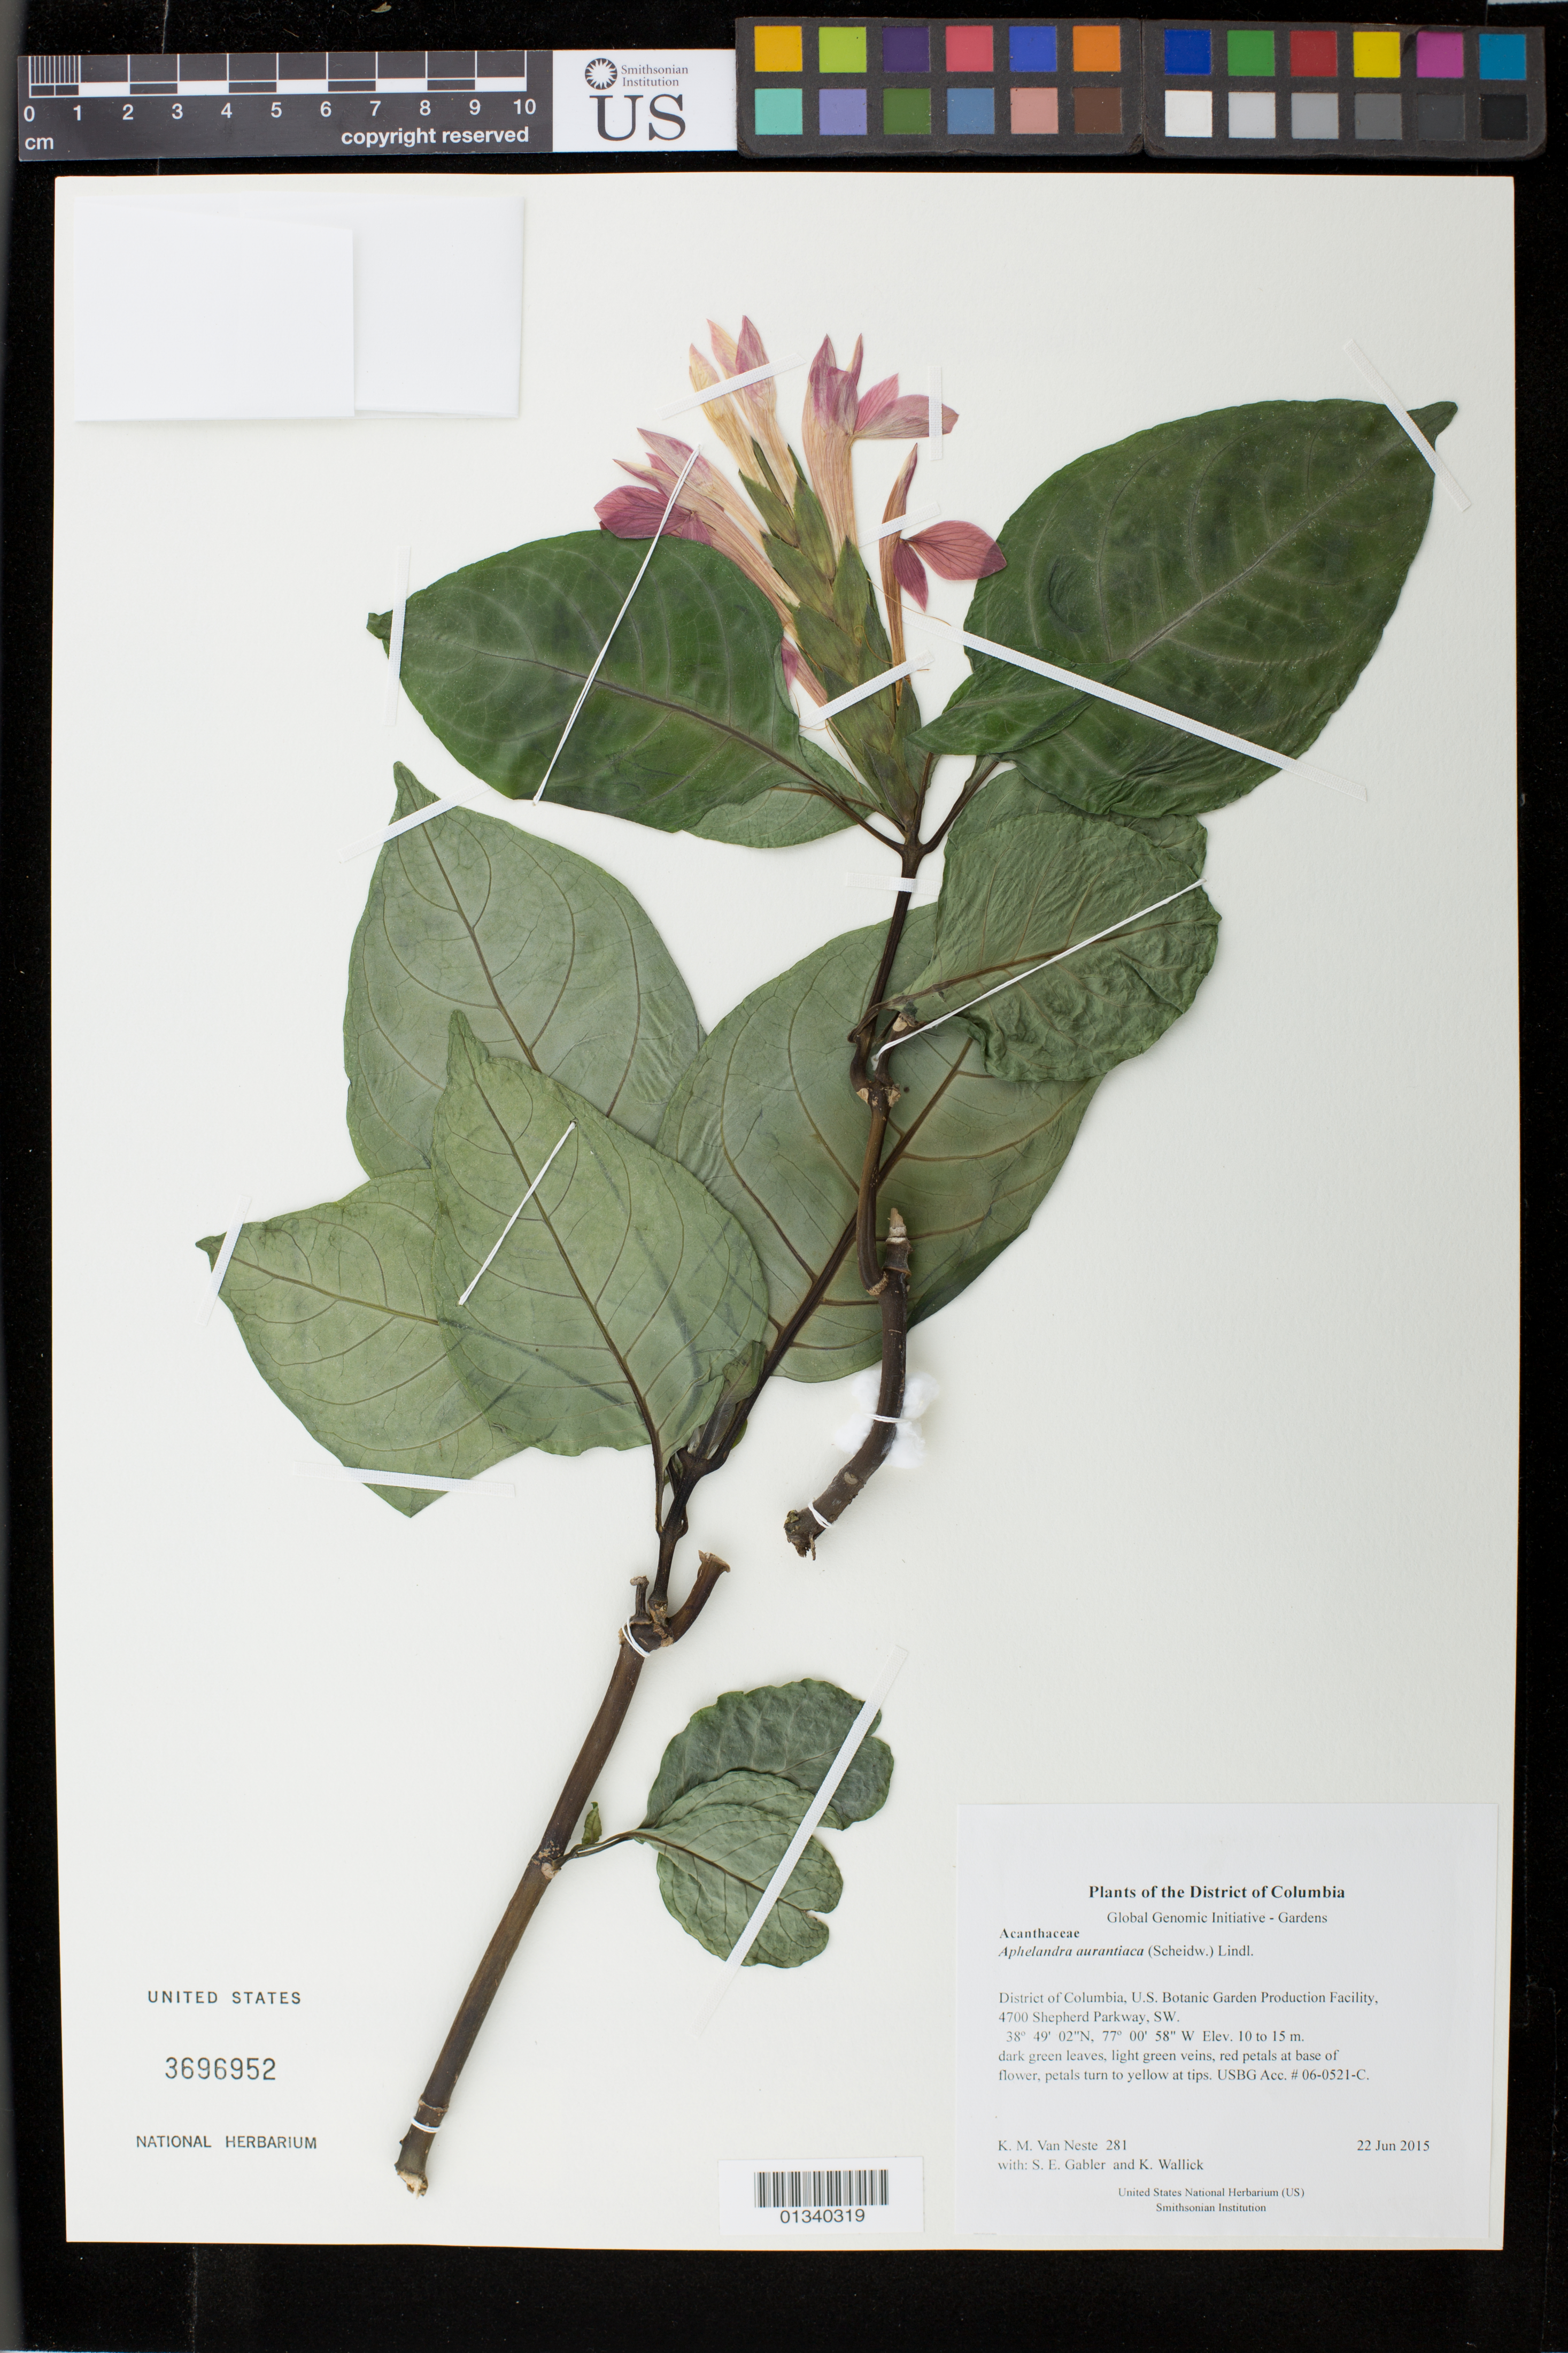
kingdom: Plantae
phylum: Tracheophyta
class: Magnoliopsida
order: Lamiales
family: Acanthaceae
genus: Aphelandra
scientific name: Aphelandra aurantiaca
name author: (Scheidw.) Lindl.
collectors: K. M. Van Neste, S. E. Gabler & K. Wallick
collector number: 281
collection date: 2015-06-22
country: United States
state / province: District of Columbia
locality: U.S. Botanic Garden Production Facility, 4700 Shepherd Parkway, SW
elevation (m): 10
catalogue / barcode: US 3696952